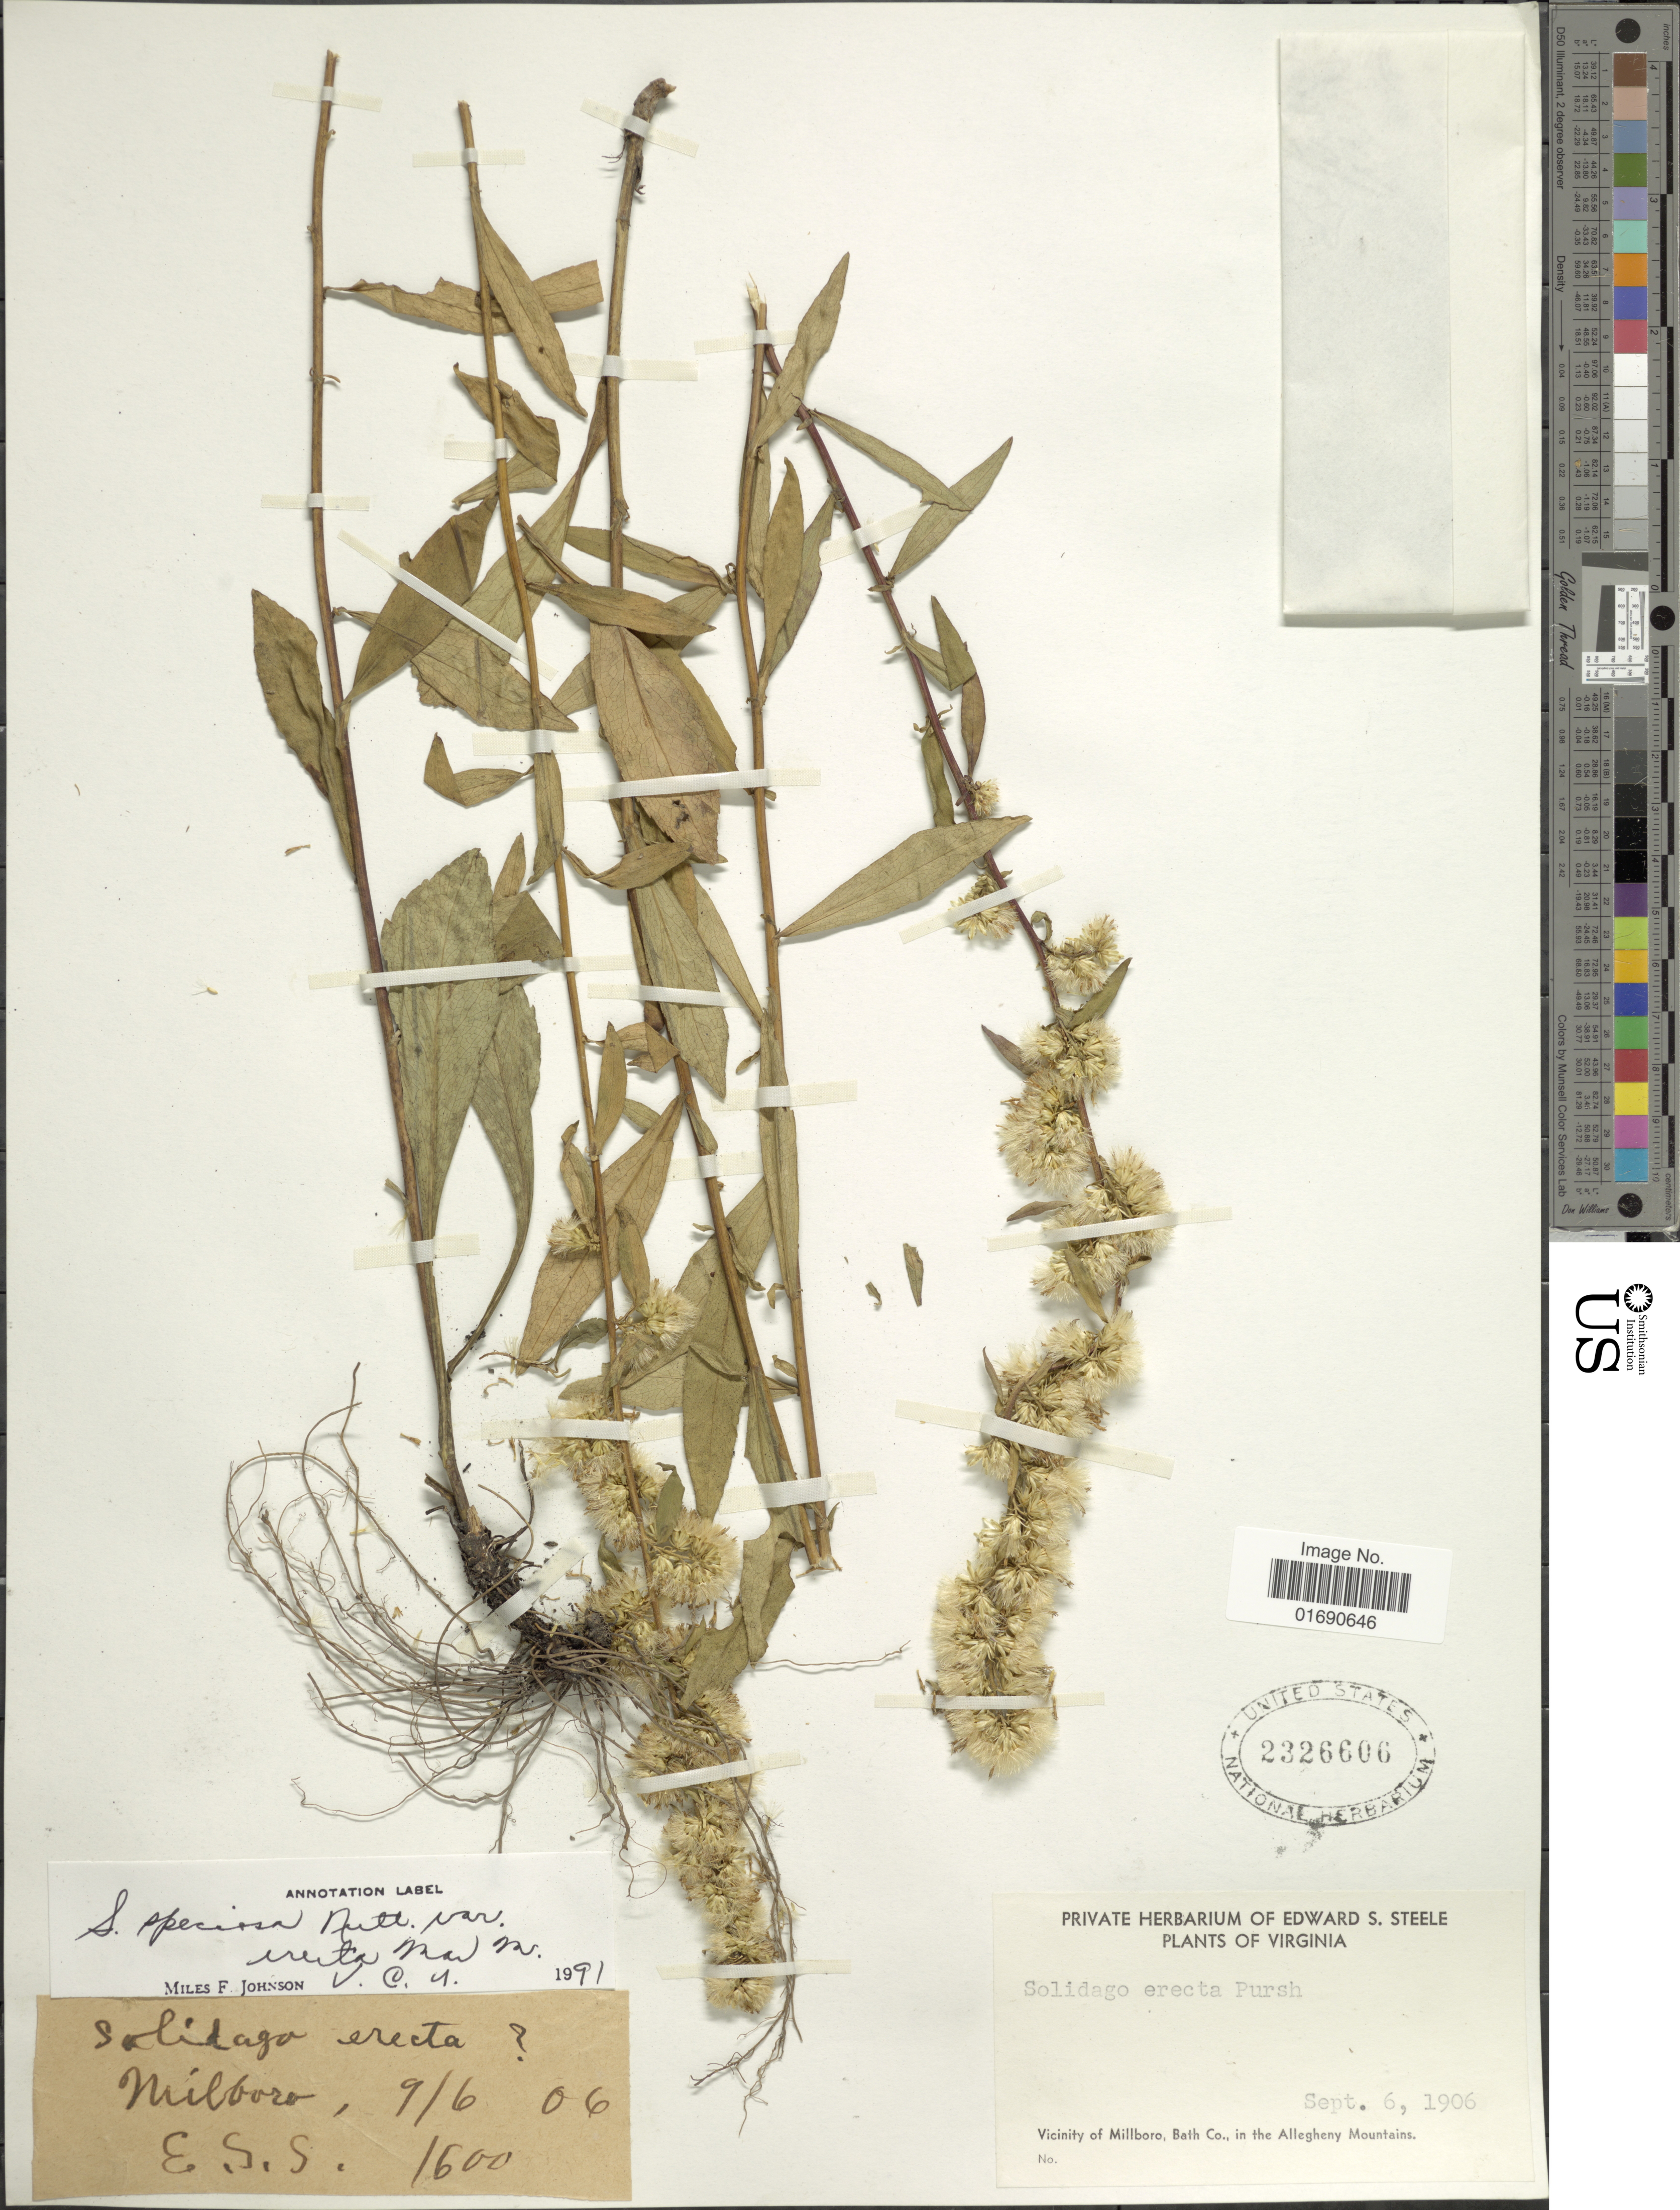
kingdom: Plantae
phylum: Tracheophyta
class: Magnoliopsida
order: Asterales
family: Asteraceae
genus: Solidago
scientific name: Solidago speciosa var. erecta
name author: (Pursh) MacMill.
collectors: E. Steele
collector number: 1600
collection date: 1906-09-06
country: United States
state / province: Virginia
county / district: Bath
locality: Milboro, Vicinity of Milnboro, Bath Co., in the Allegheny Mountains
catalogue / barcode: US 2326606